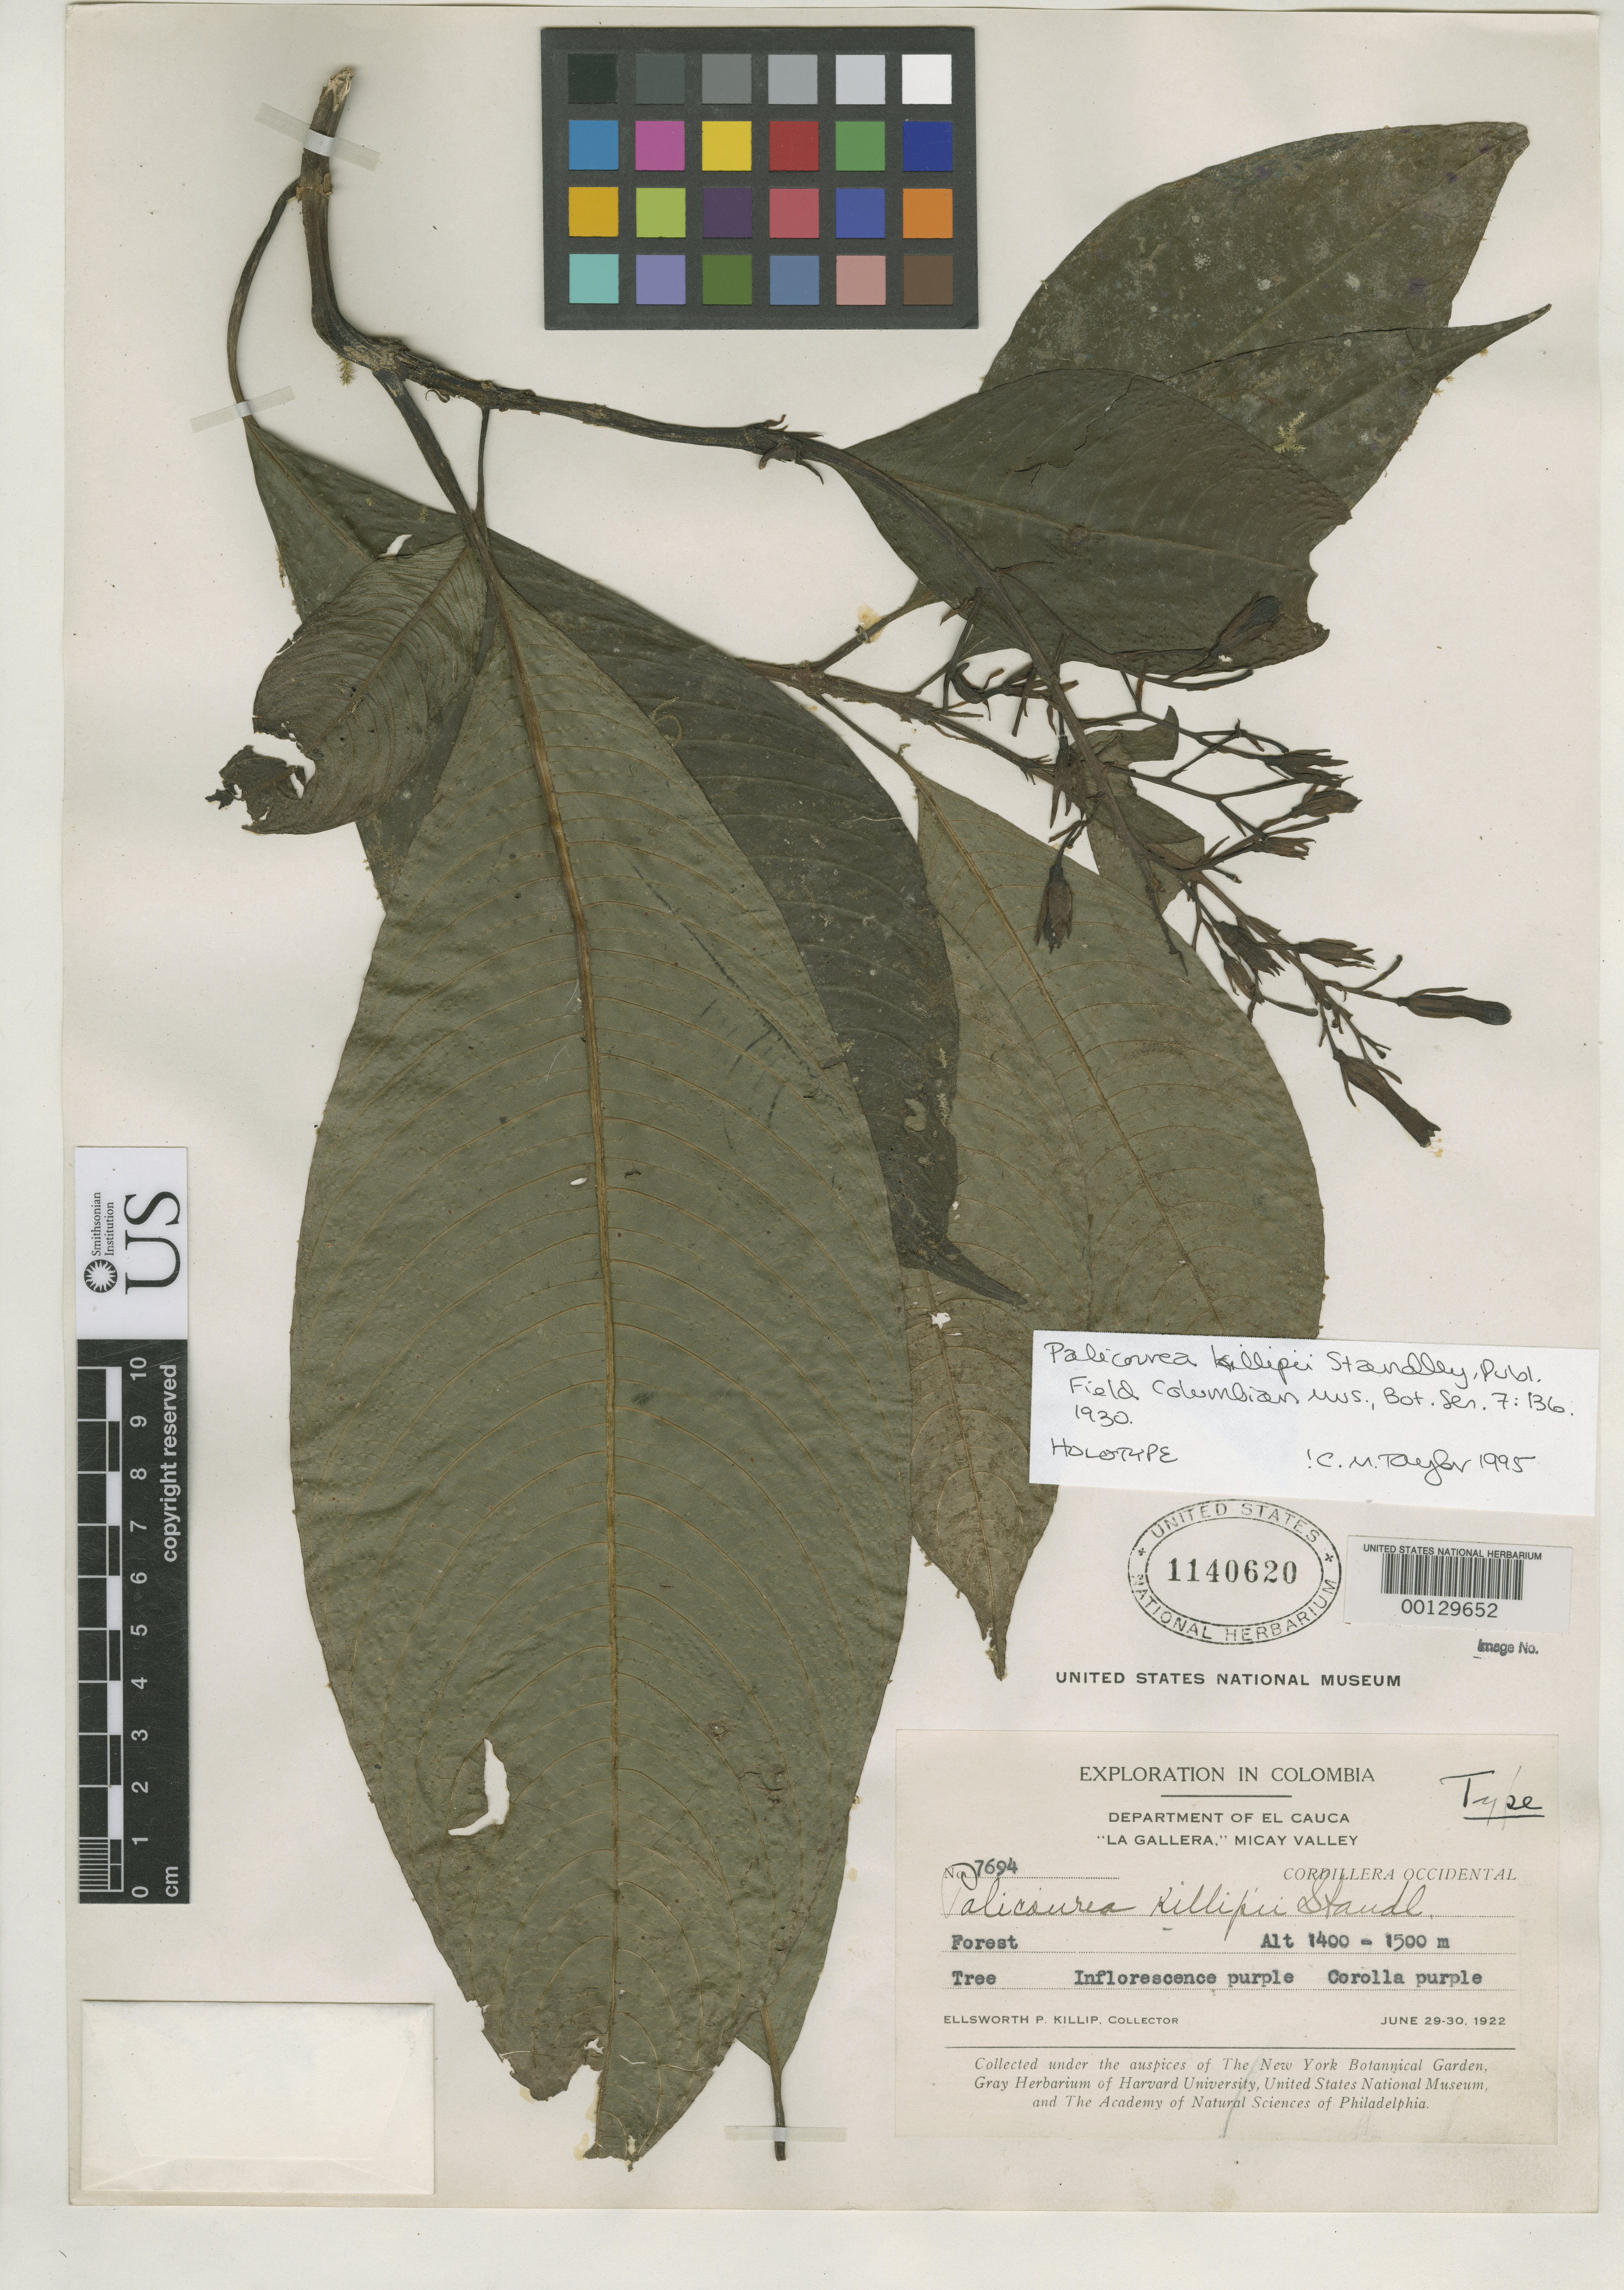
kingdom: Plantae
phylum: Tracheophyta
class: Magnoliopsida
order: Gentianales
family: Rubiaceae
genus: Palicourea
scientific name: Palicourea killipii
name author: Standl.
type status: Holotype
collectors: E. P. Killip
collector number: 7694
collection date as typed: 29 Jun 1922 to 30 Jun 1922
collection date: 1922-06-29/1922-06-30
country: Colombia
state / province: Cauca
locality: La Gallera, Micay Valley, Cordillera Occidental.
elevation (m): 1400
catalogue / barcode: US 1140620